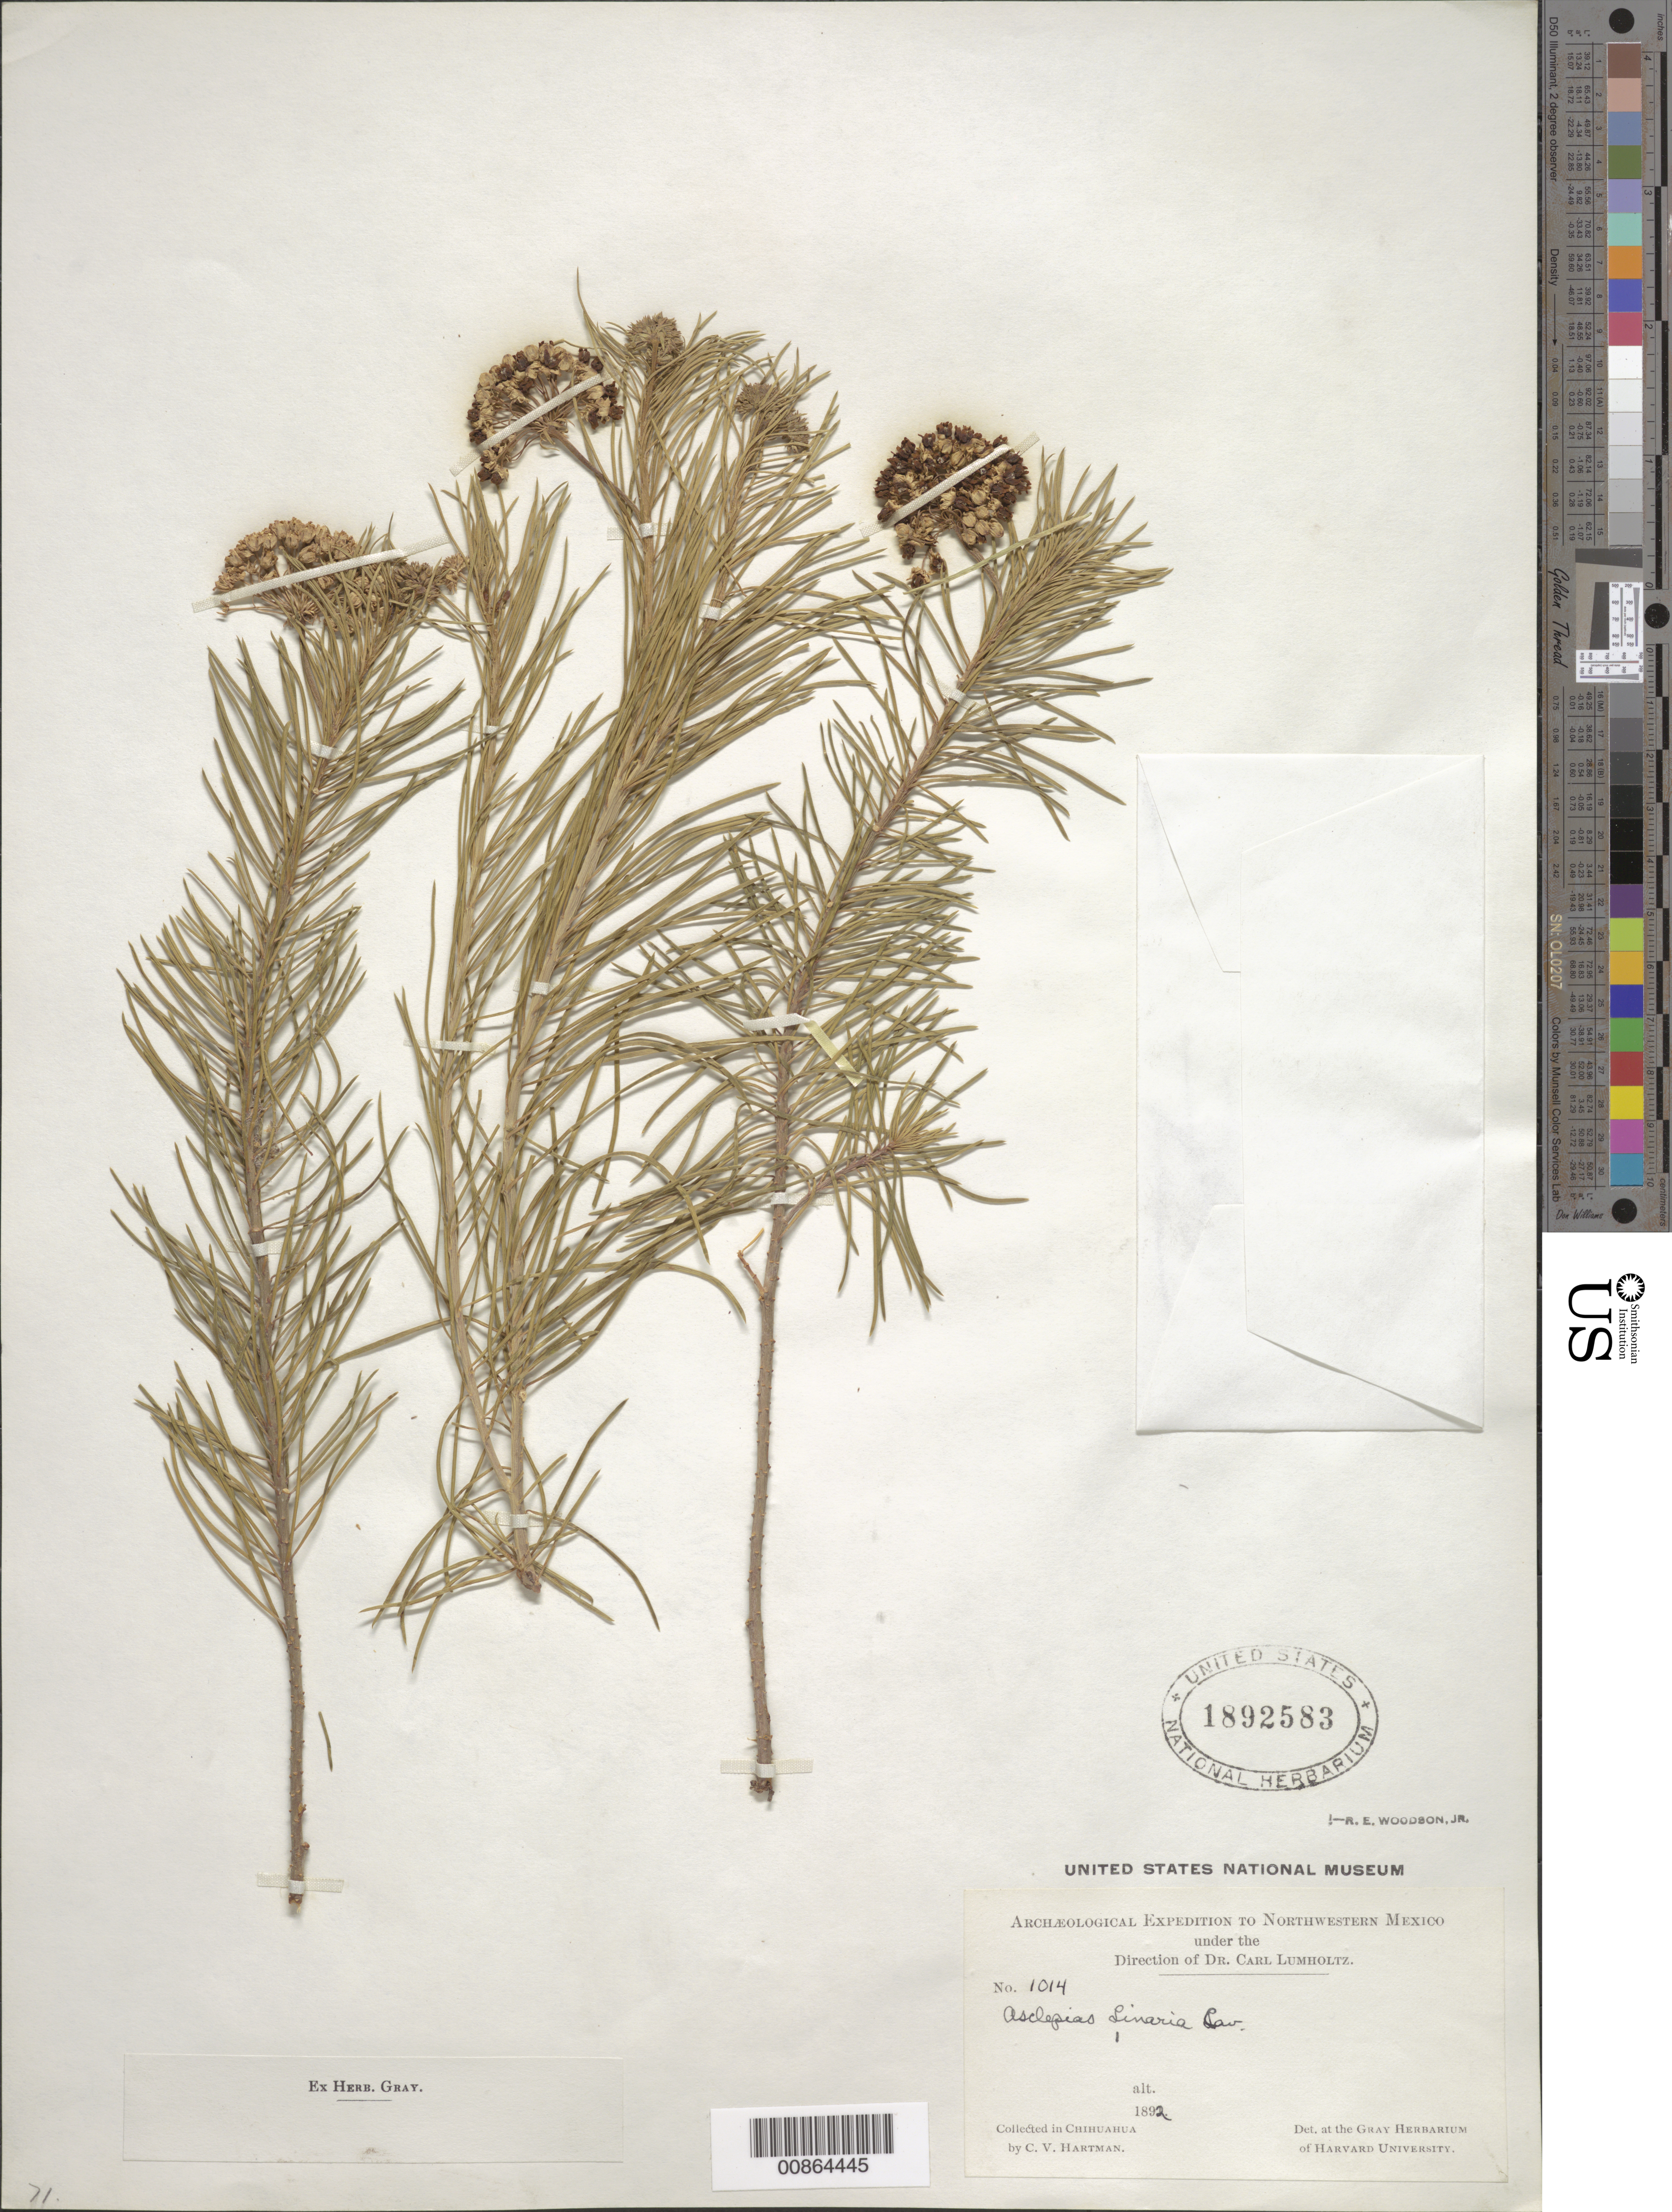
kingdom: Plantae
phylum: Tracheophyta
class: Magnoliopsida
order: Gentianales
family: Apocynaceae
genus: Asclepias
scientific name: Asclepias linaria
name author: Cav.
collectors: C. V. Hartman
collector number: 1014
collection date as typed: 1892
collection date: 1892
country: Mexico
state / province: Chihuahua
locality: Chihuahua.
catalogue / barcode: US 1892583